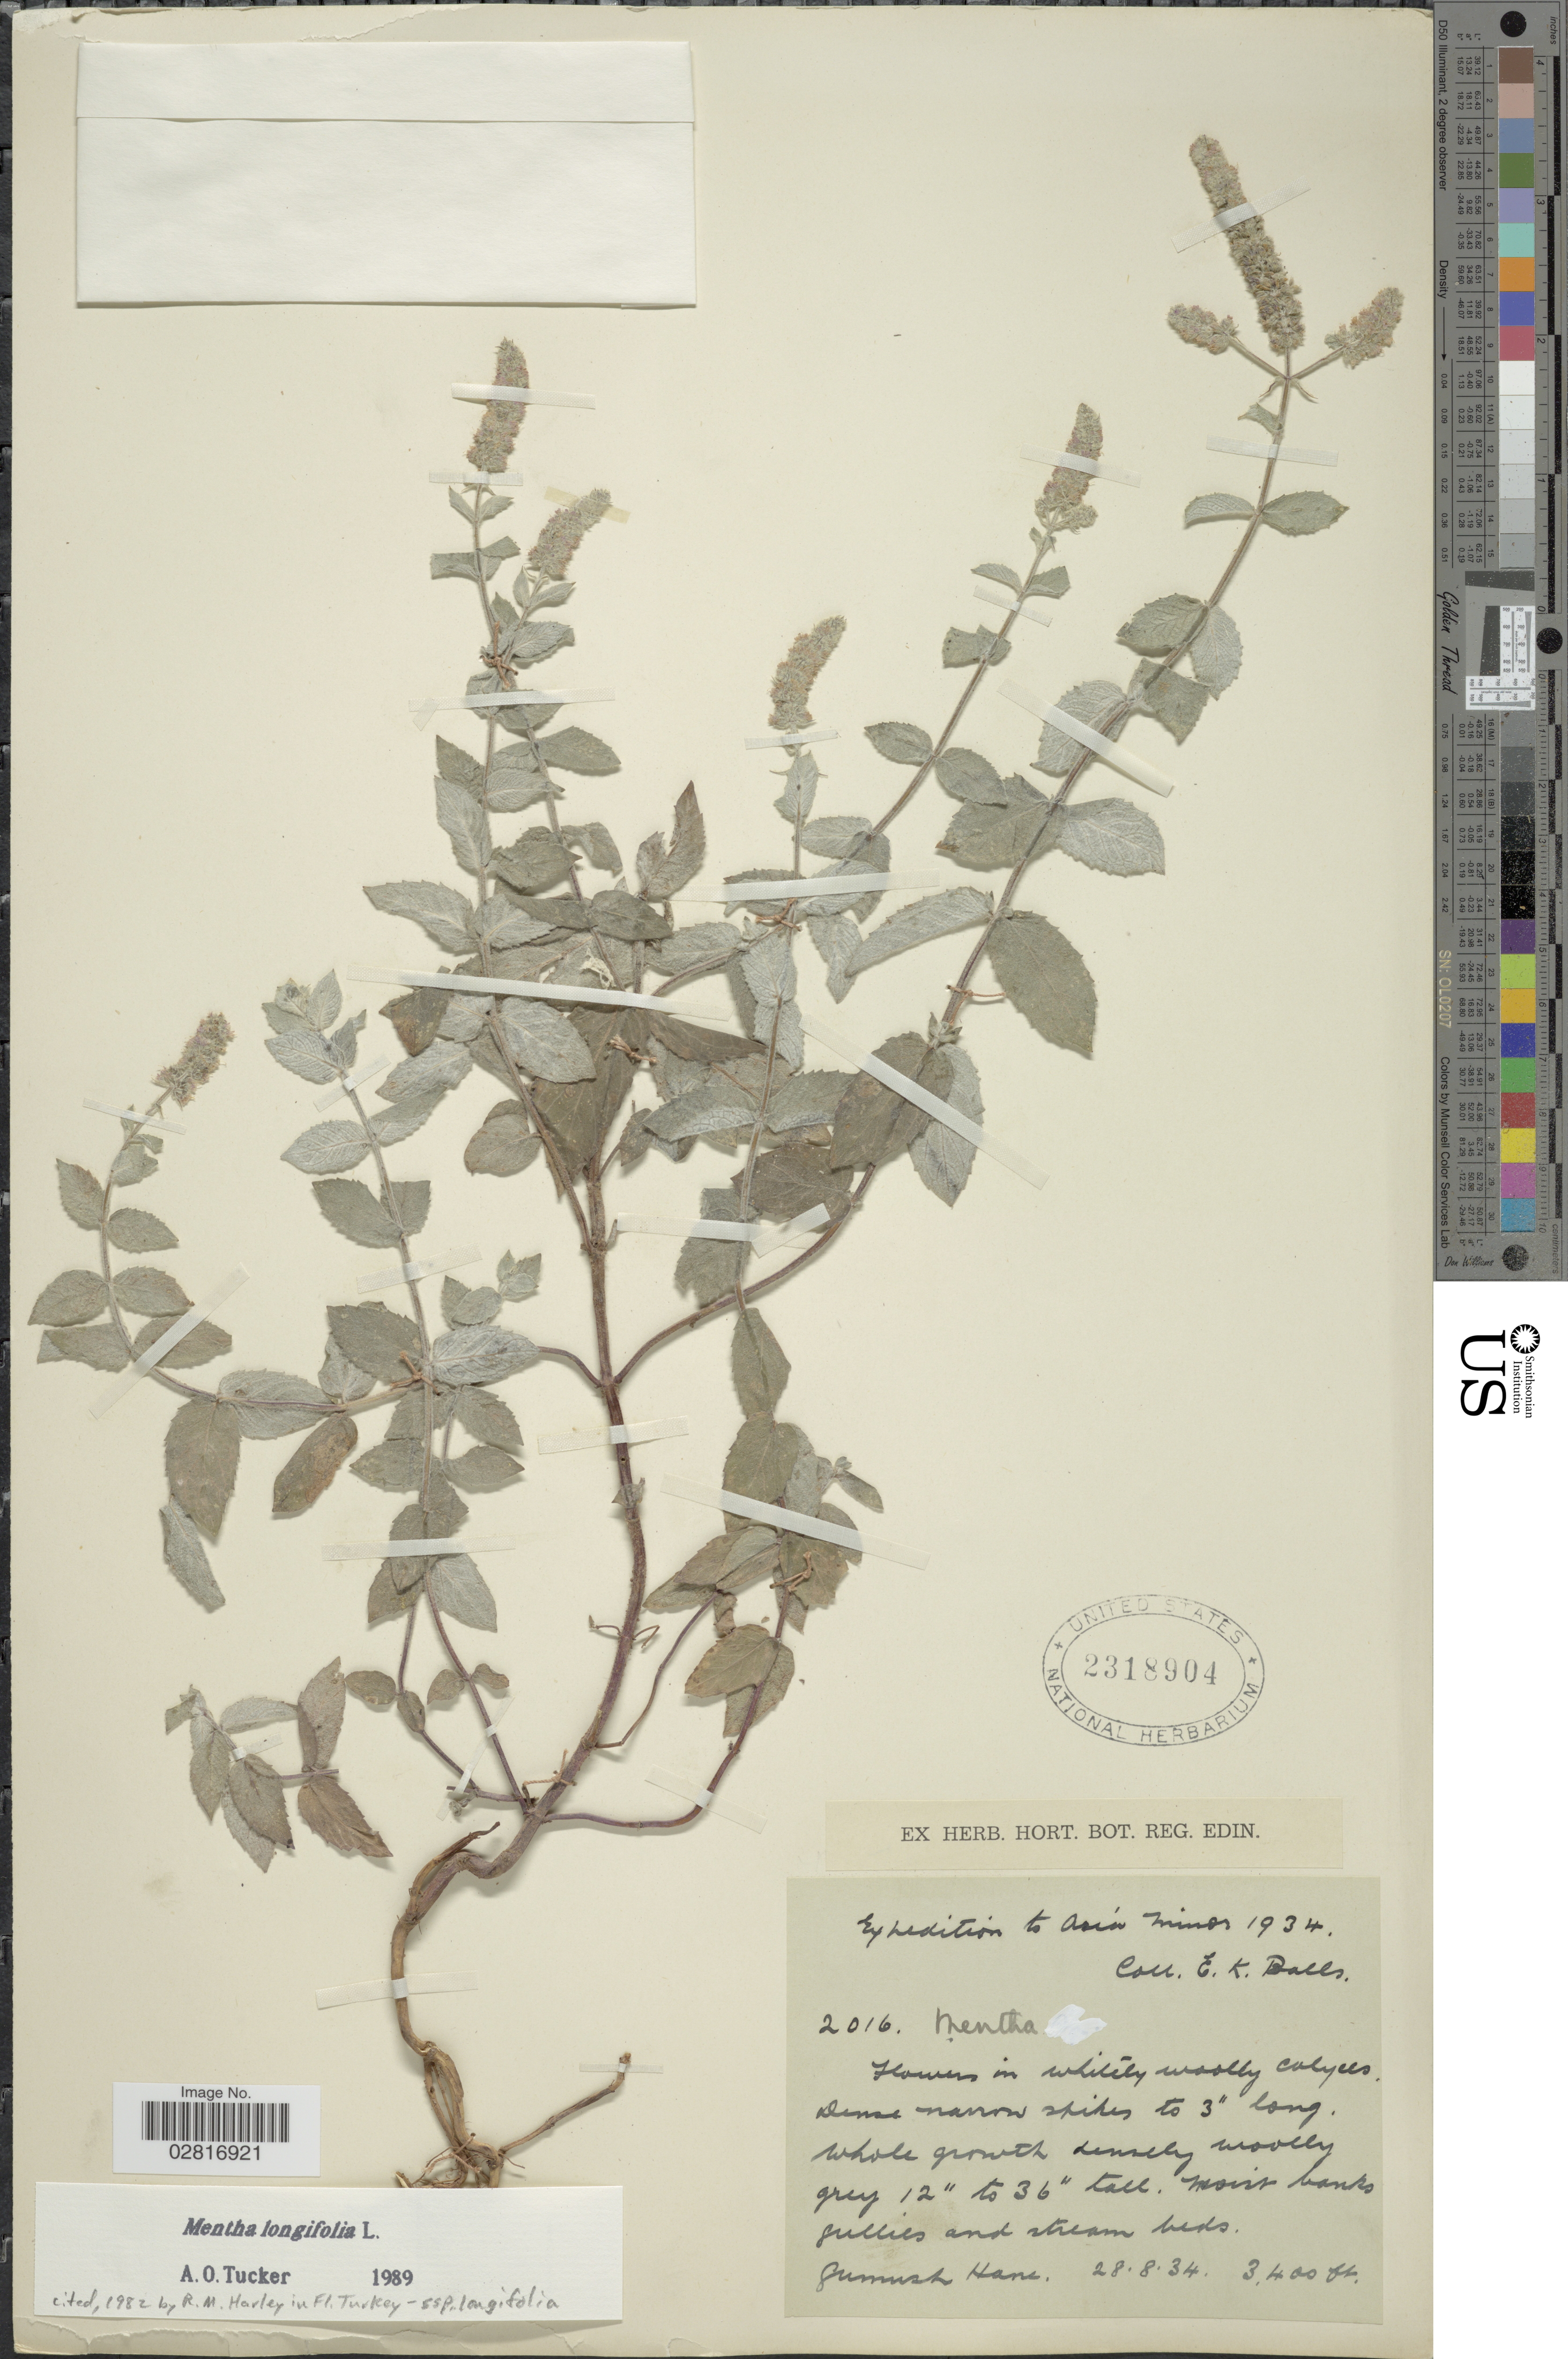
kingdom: Plantae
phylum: Tracheophyta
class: Magnoliopsida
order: Lamiales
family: Lamiaceae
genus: Mentha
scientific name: Mentha longifolia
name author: (L.) L.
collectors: E. K. Balls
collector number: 2016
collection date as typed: Transcribed d/m/y: 28/8/34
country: Turkey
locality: Asia Minor, Gummish [interpreted] Hane [interpreted].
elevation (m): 1036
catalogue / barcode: US 2318904